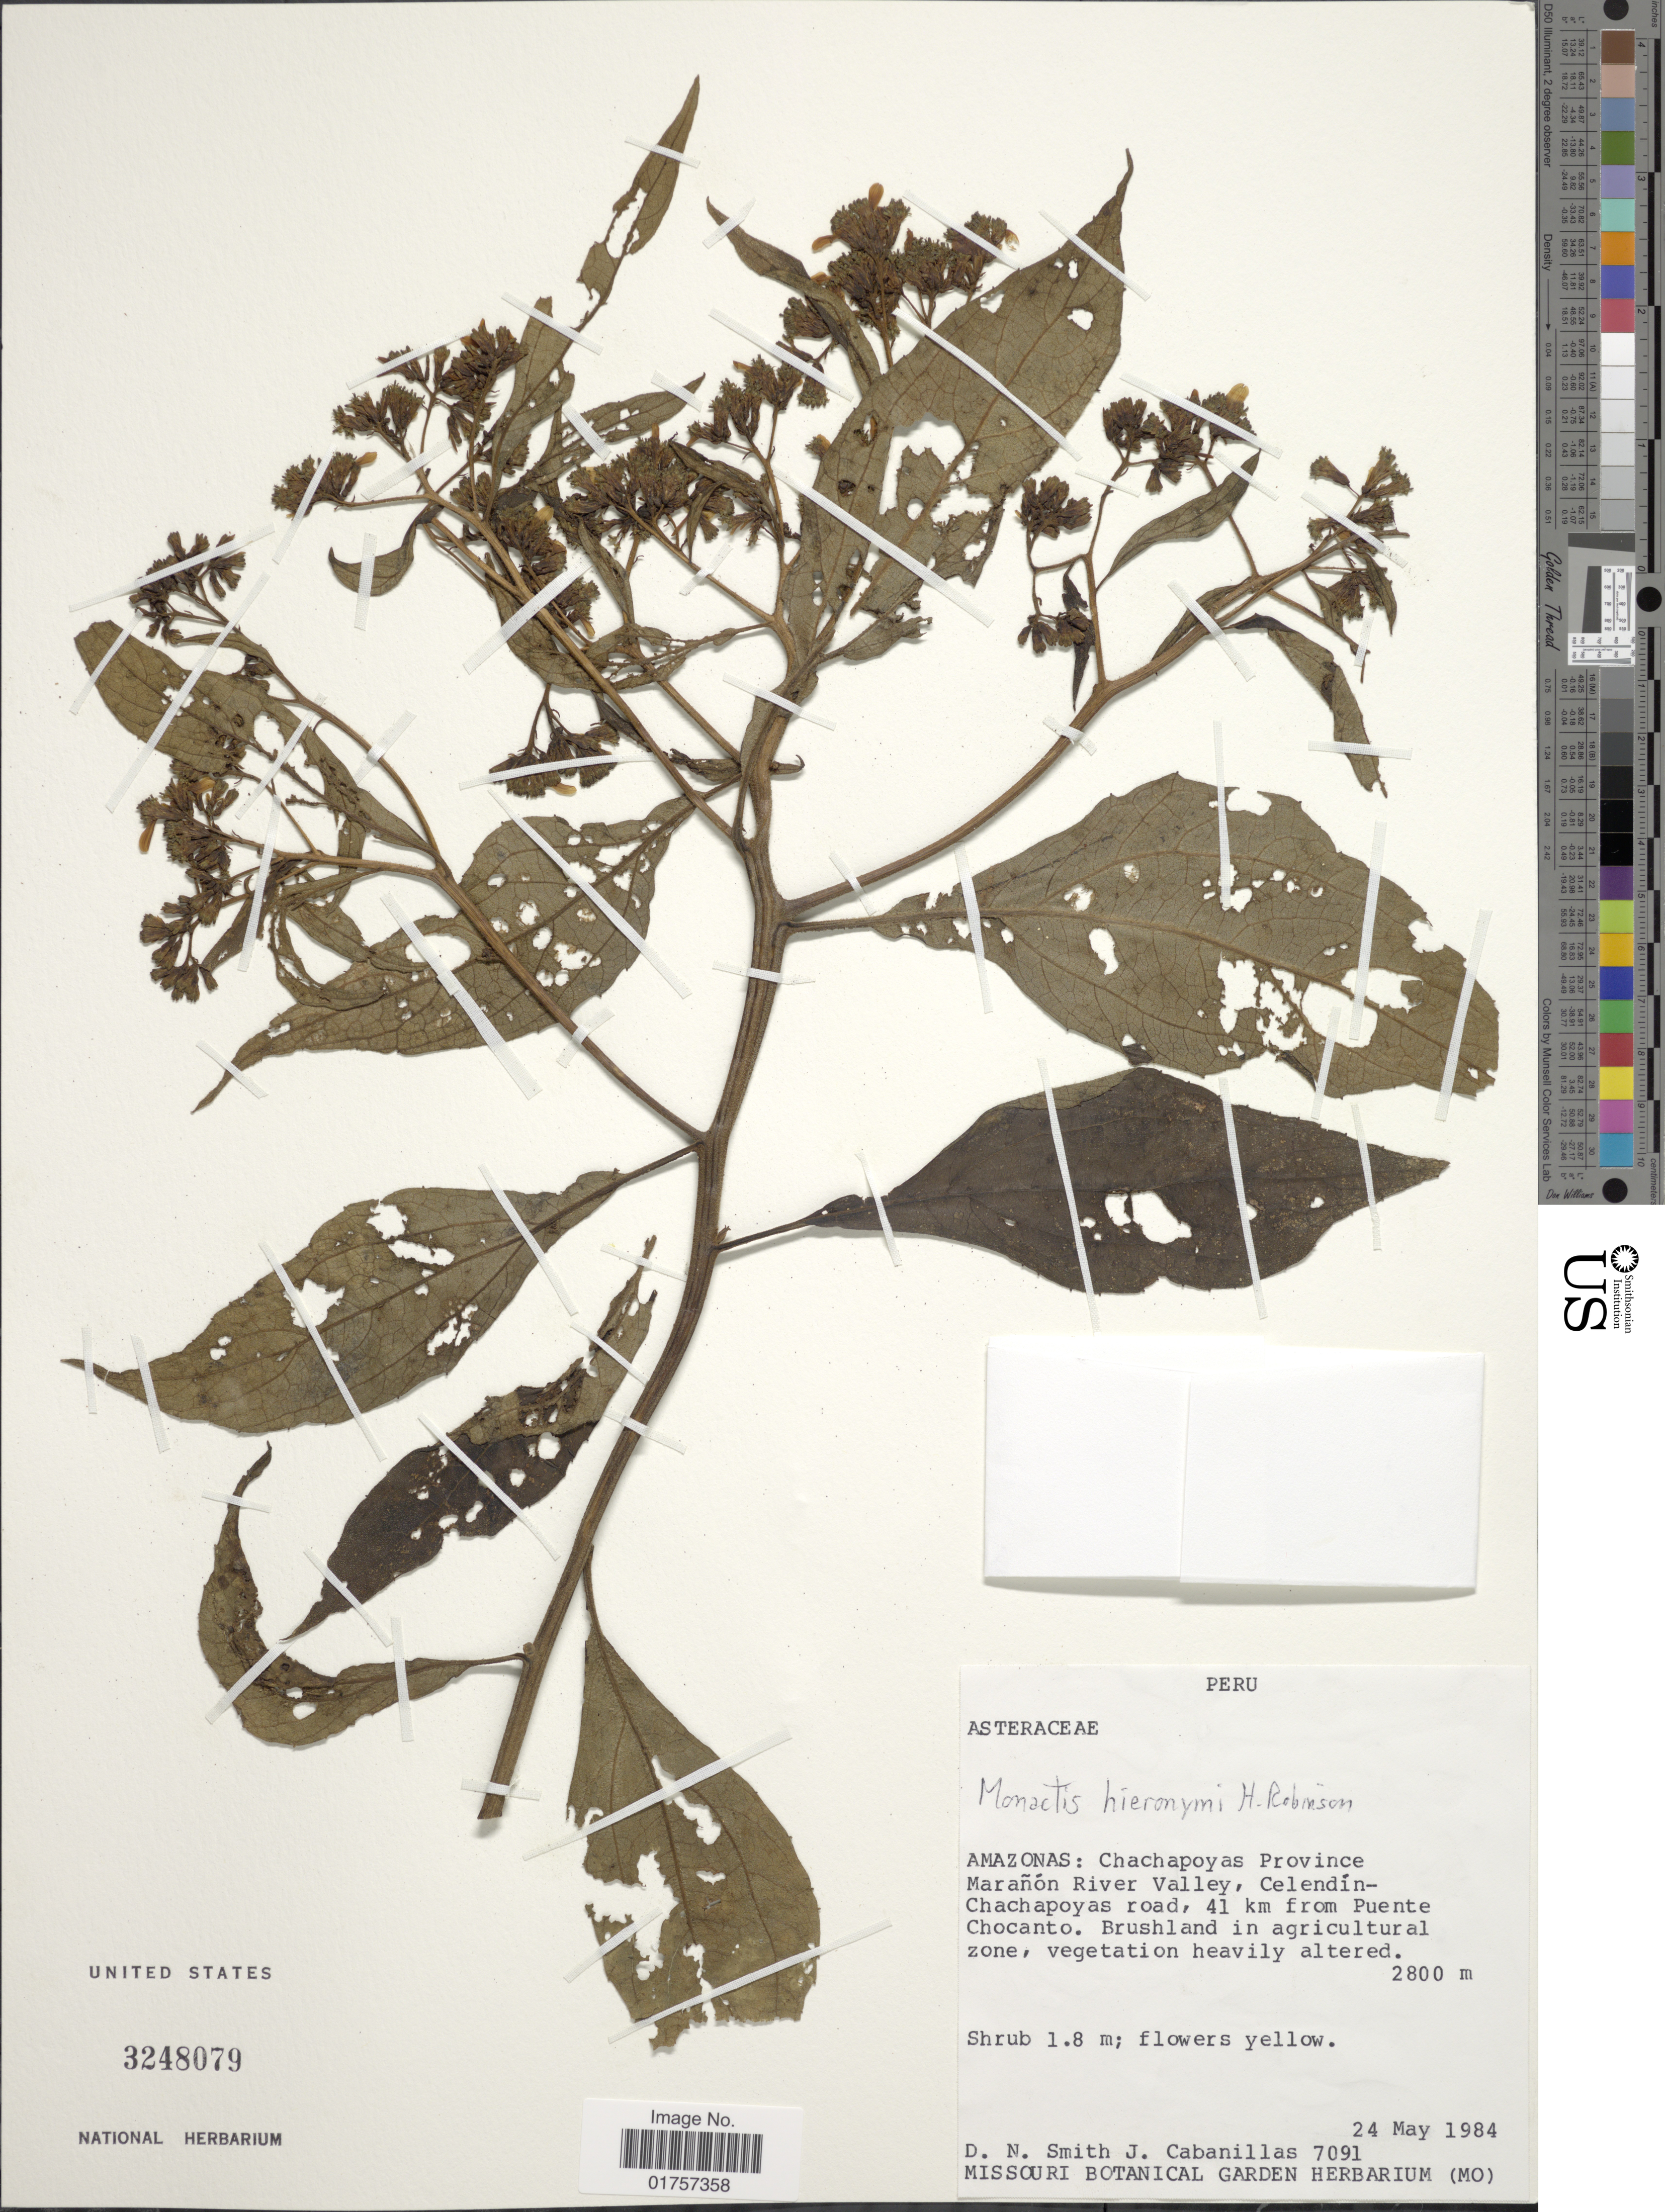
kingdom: Plantae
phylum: Tracheophyta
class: Magnoliopsida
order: Asterales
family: Asteraceae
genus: Monactis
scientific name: Monactis jelskii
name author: Hieron.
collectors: D. Smith & J. Cabanillas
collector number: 7091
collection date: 1984-05-24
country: Peru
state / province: Amazonas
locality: Chachapoyas Province Marañón River Valley, Celendin-Chachapoyas road, 41 km from Puente Chocanto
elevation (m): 2800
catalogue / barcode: US 3248079